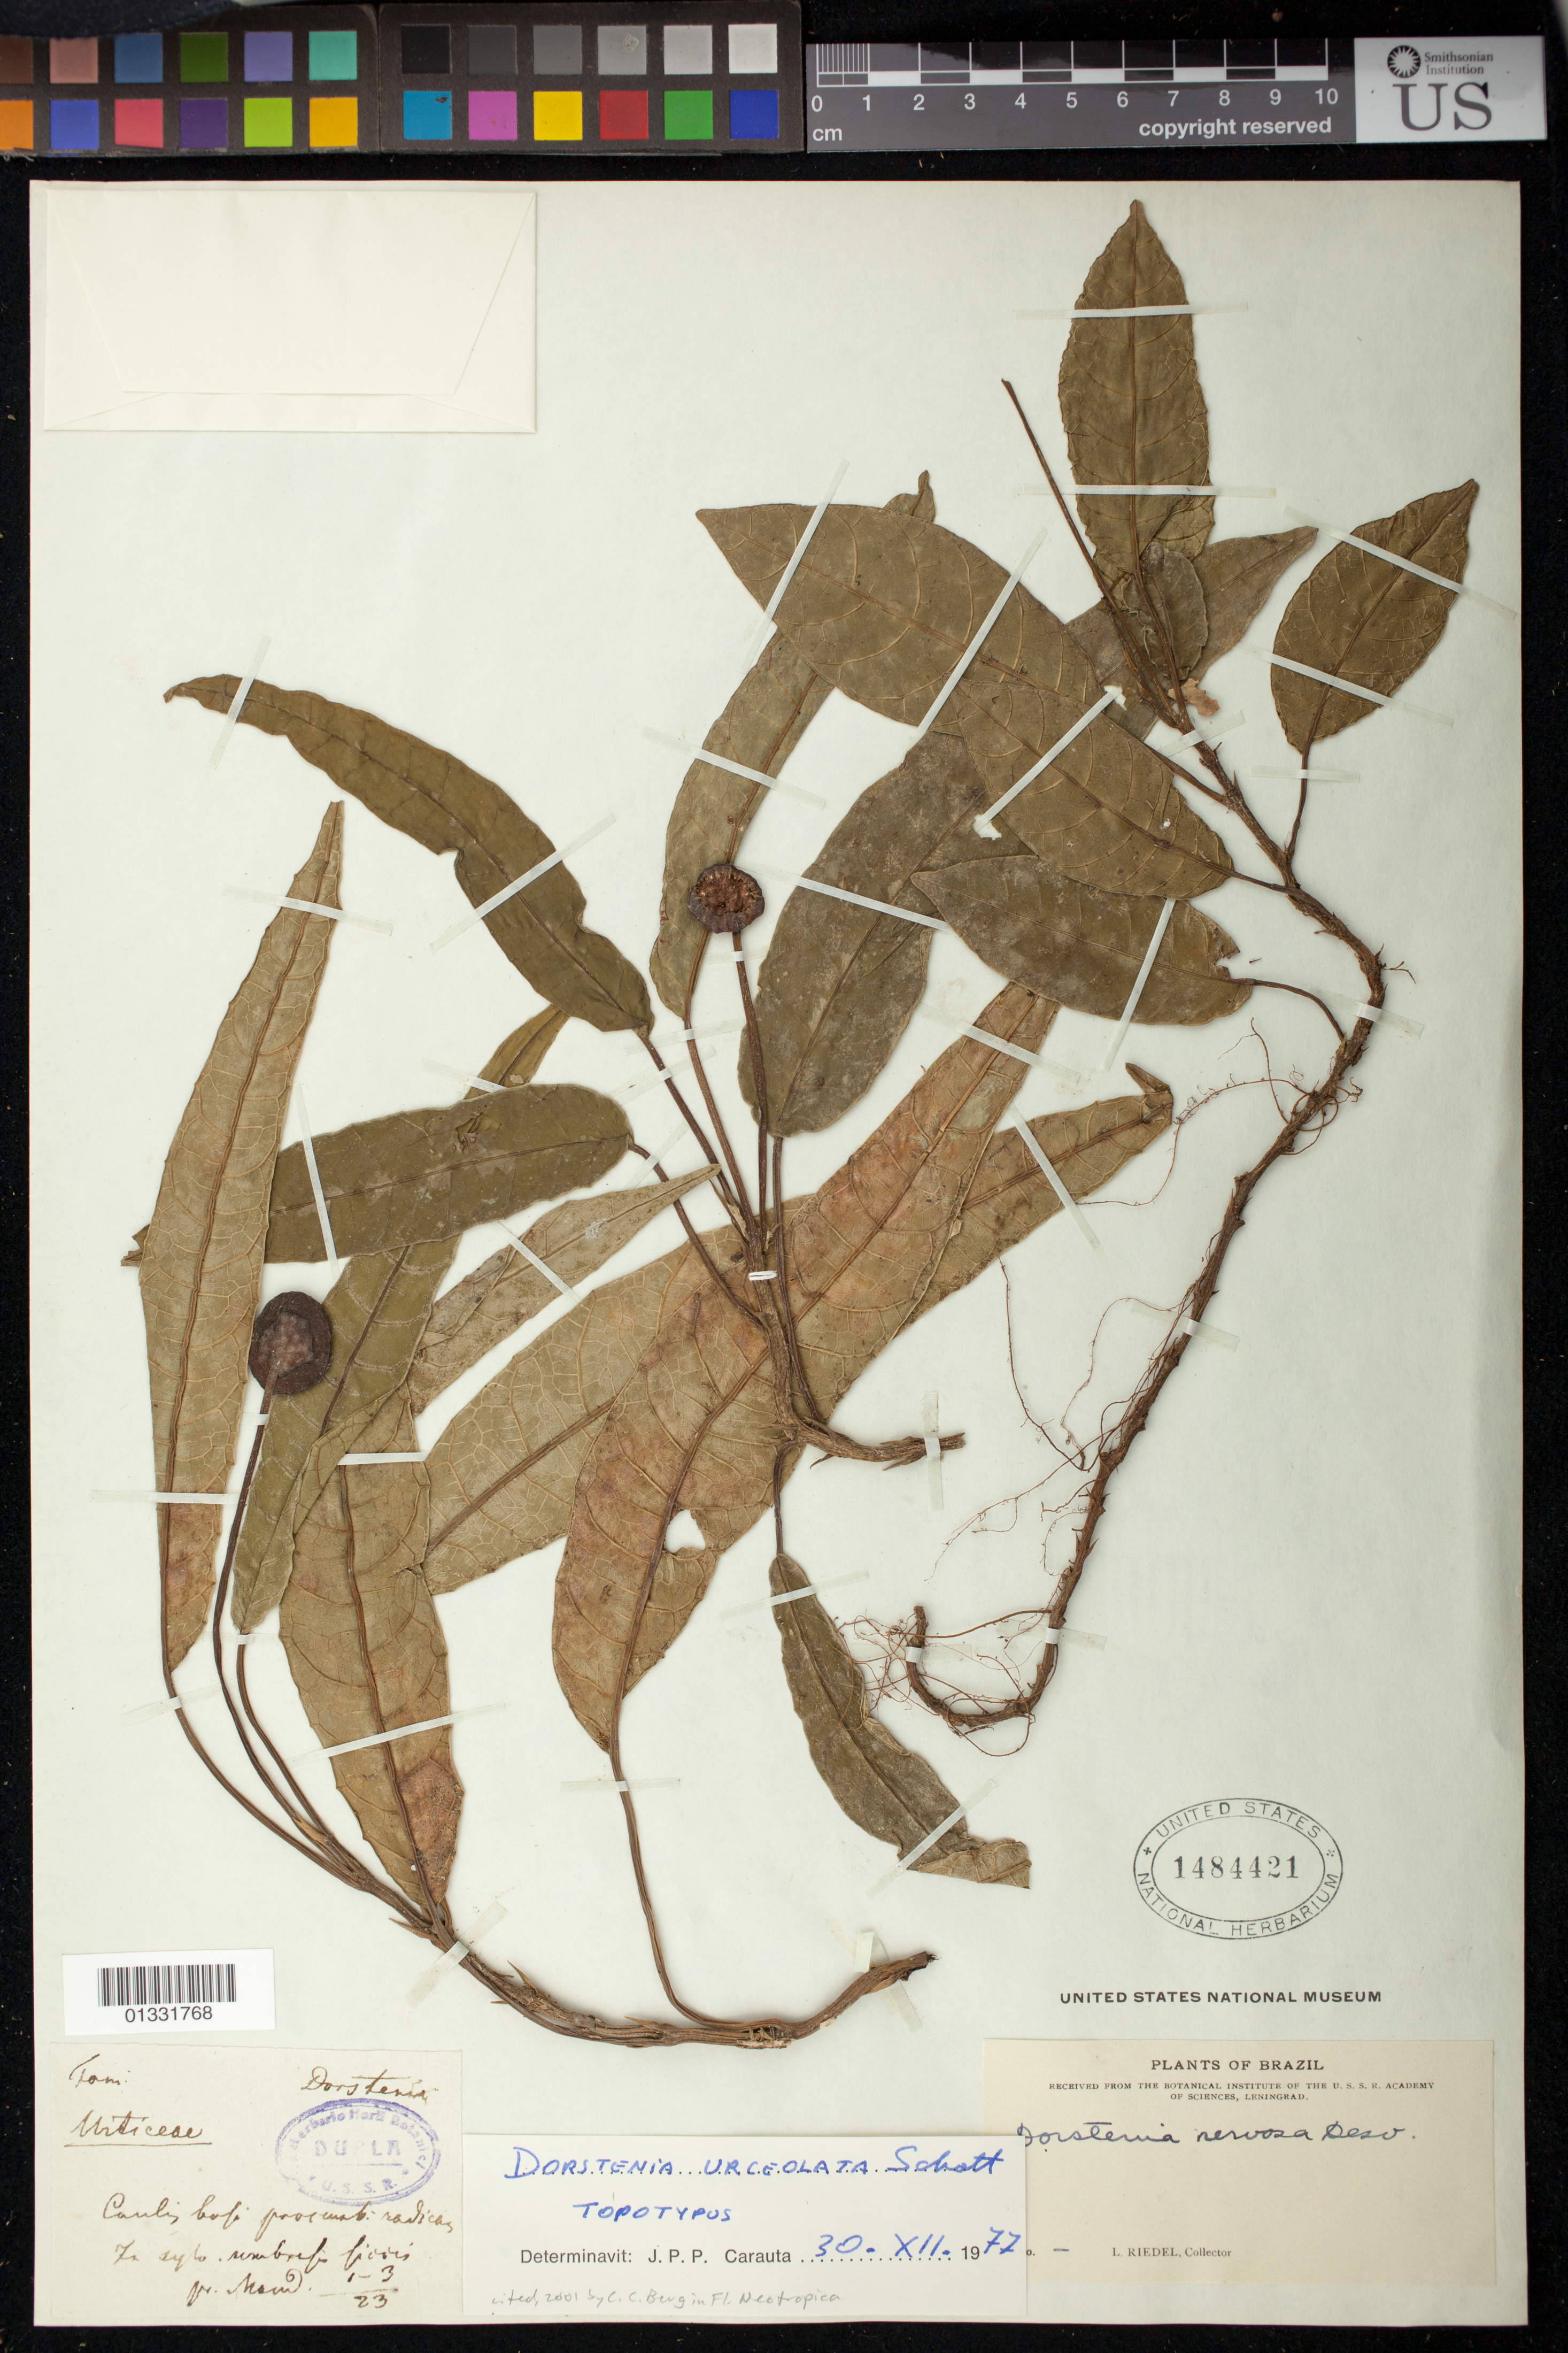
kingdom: Plantae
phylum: Tracheophyta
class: Magnoliopsida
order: Rosales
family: Moraceae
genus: Dorstenia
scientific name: Dorstenia urceolata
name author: Schott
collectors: L. Riedel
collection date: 1823-03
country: Brazil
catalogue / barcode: US 1484421